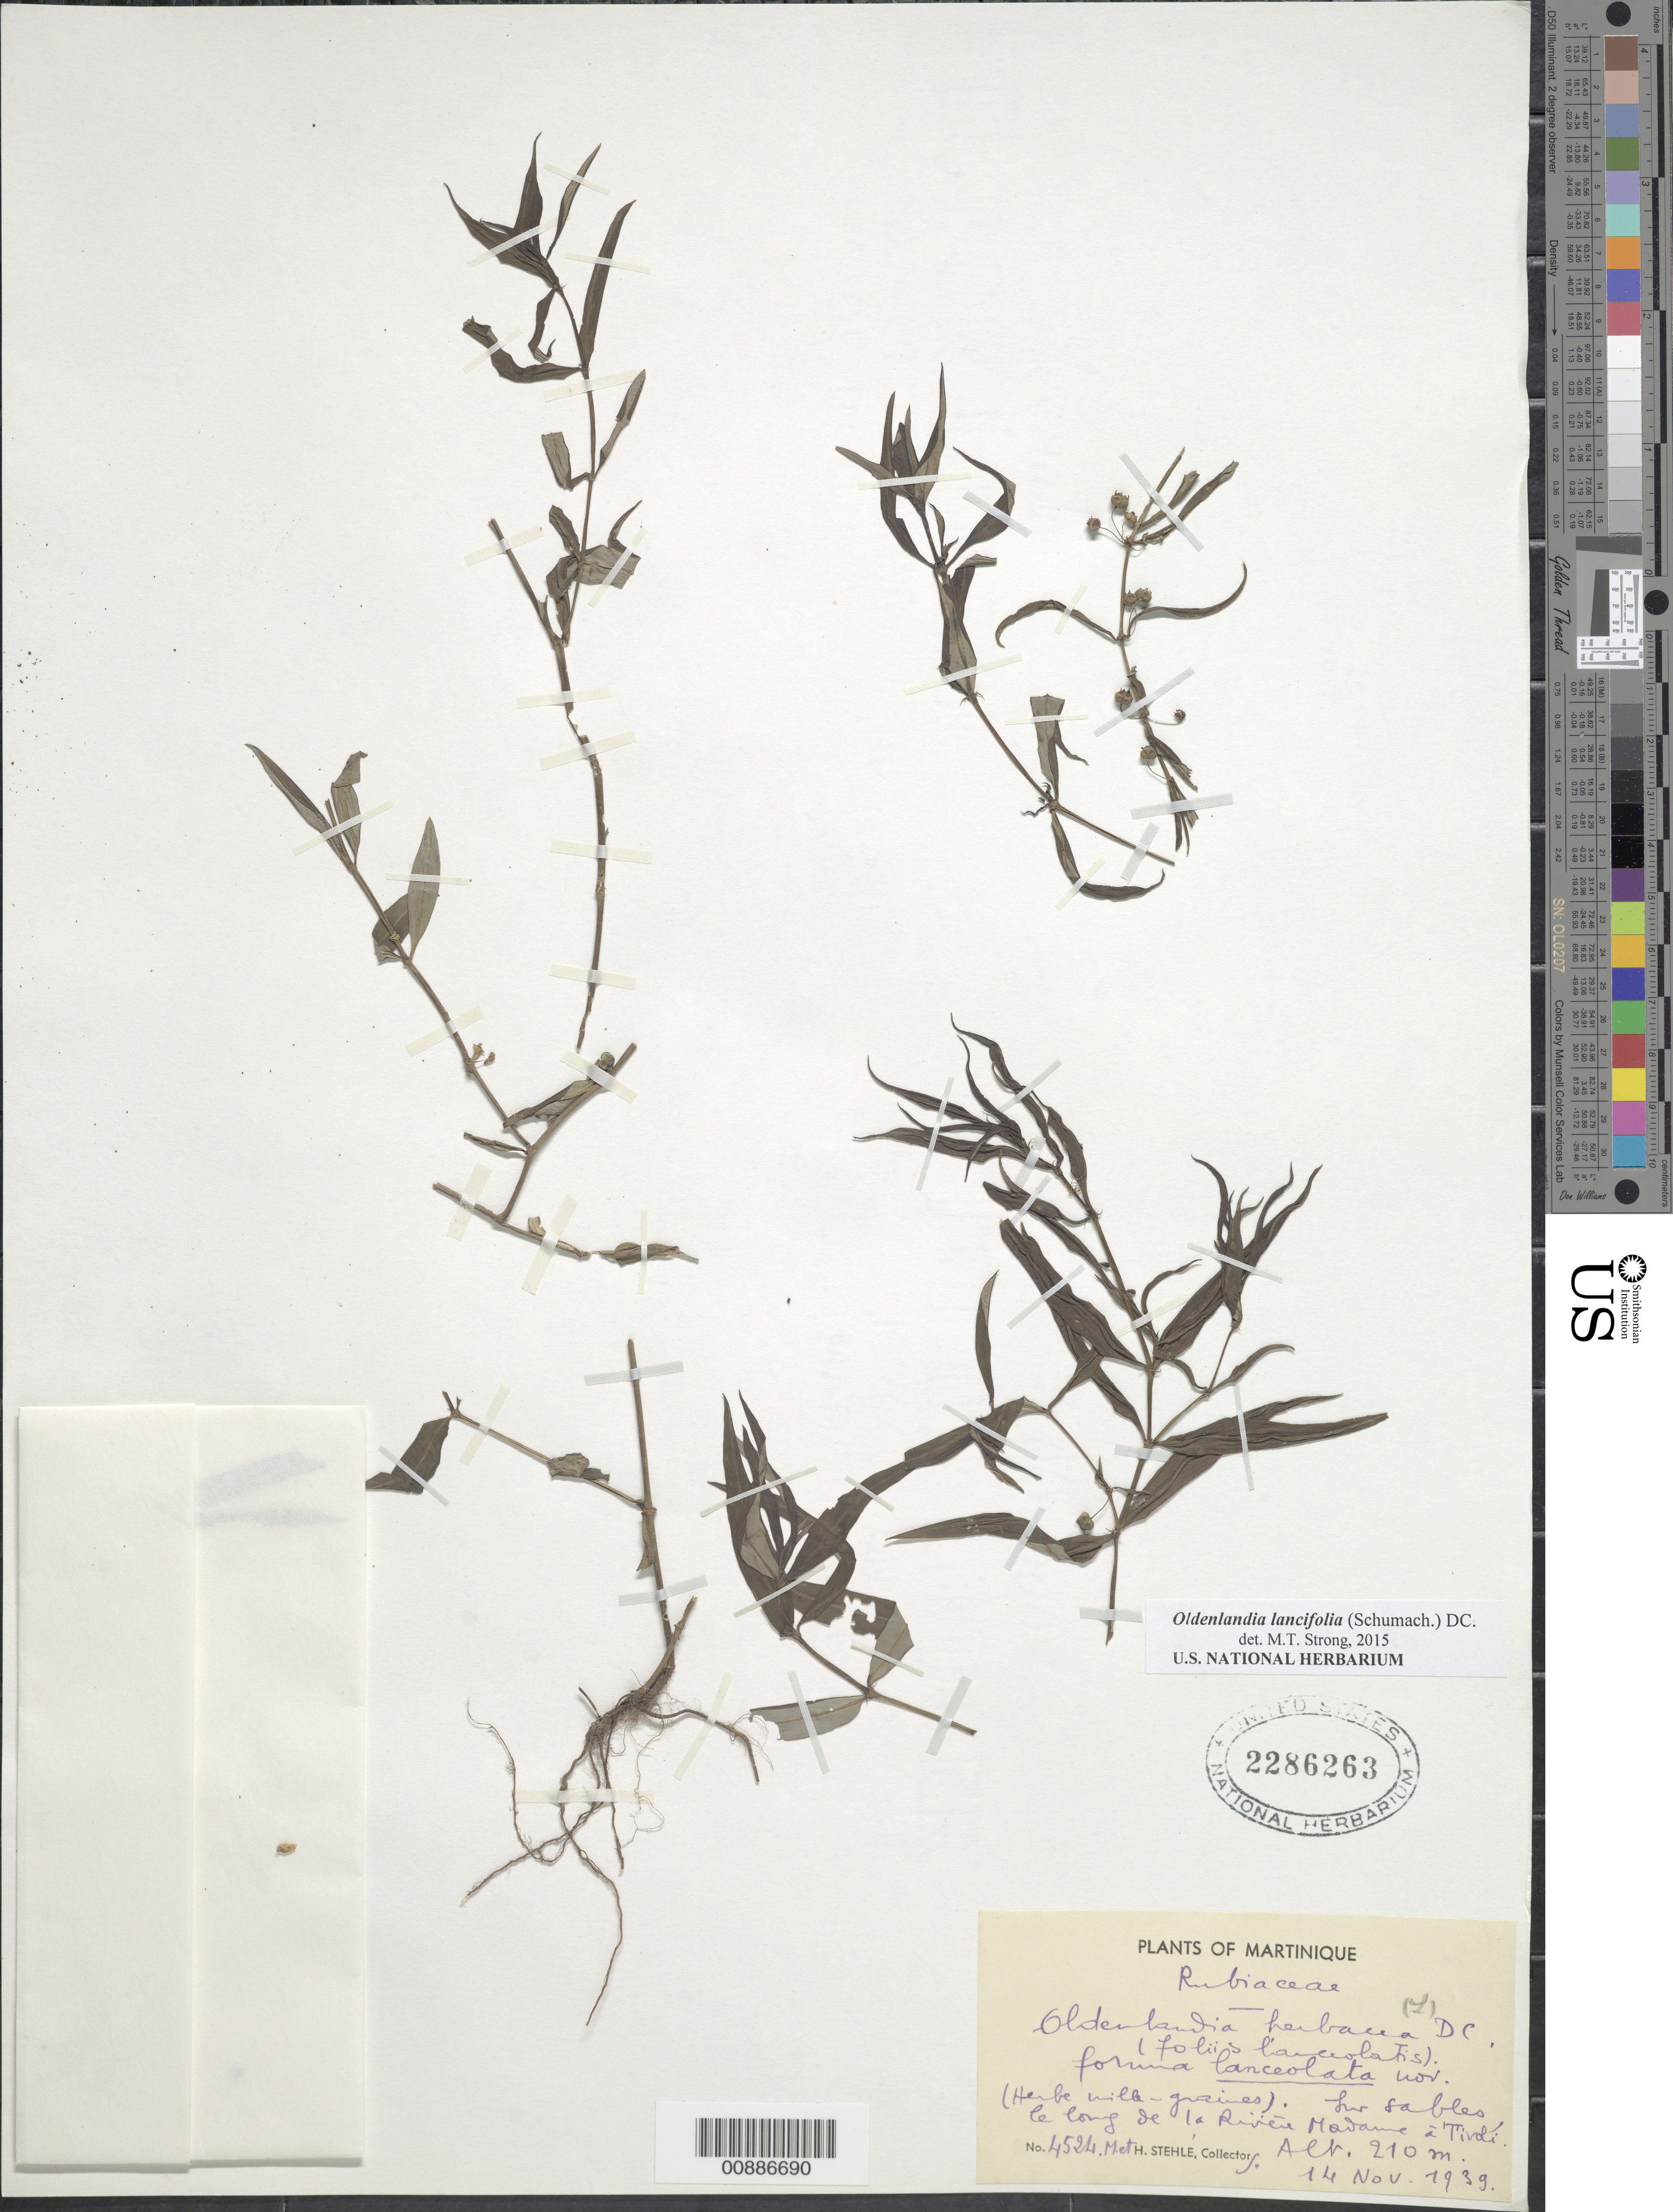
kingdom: Plantae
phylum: Tracheophyta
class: Magnoliopsida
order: Gentianales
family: Rubiaceae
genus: Oldenlandia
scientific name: Oldenlandia lancifolia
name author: (Schumach.) DC.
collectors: H. Stehlé & M. Stehlé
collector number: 4524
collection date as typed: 14 Nov 1939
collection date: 1939-11-14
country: Martinique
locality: Le long de la Rivière Madame à Tivoli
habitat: River sands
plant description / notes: Common name: Herbe mille-graines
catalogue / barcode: US 2286263